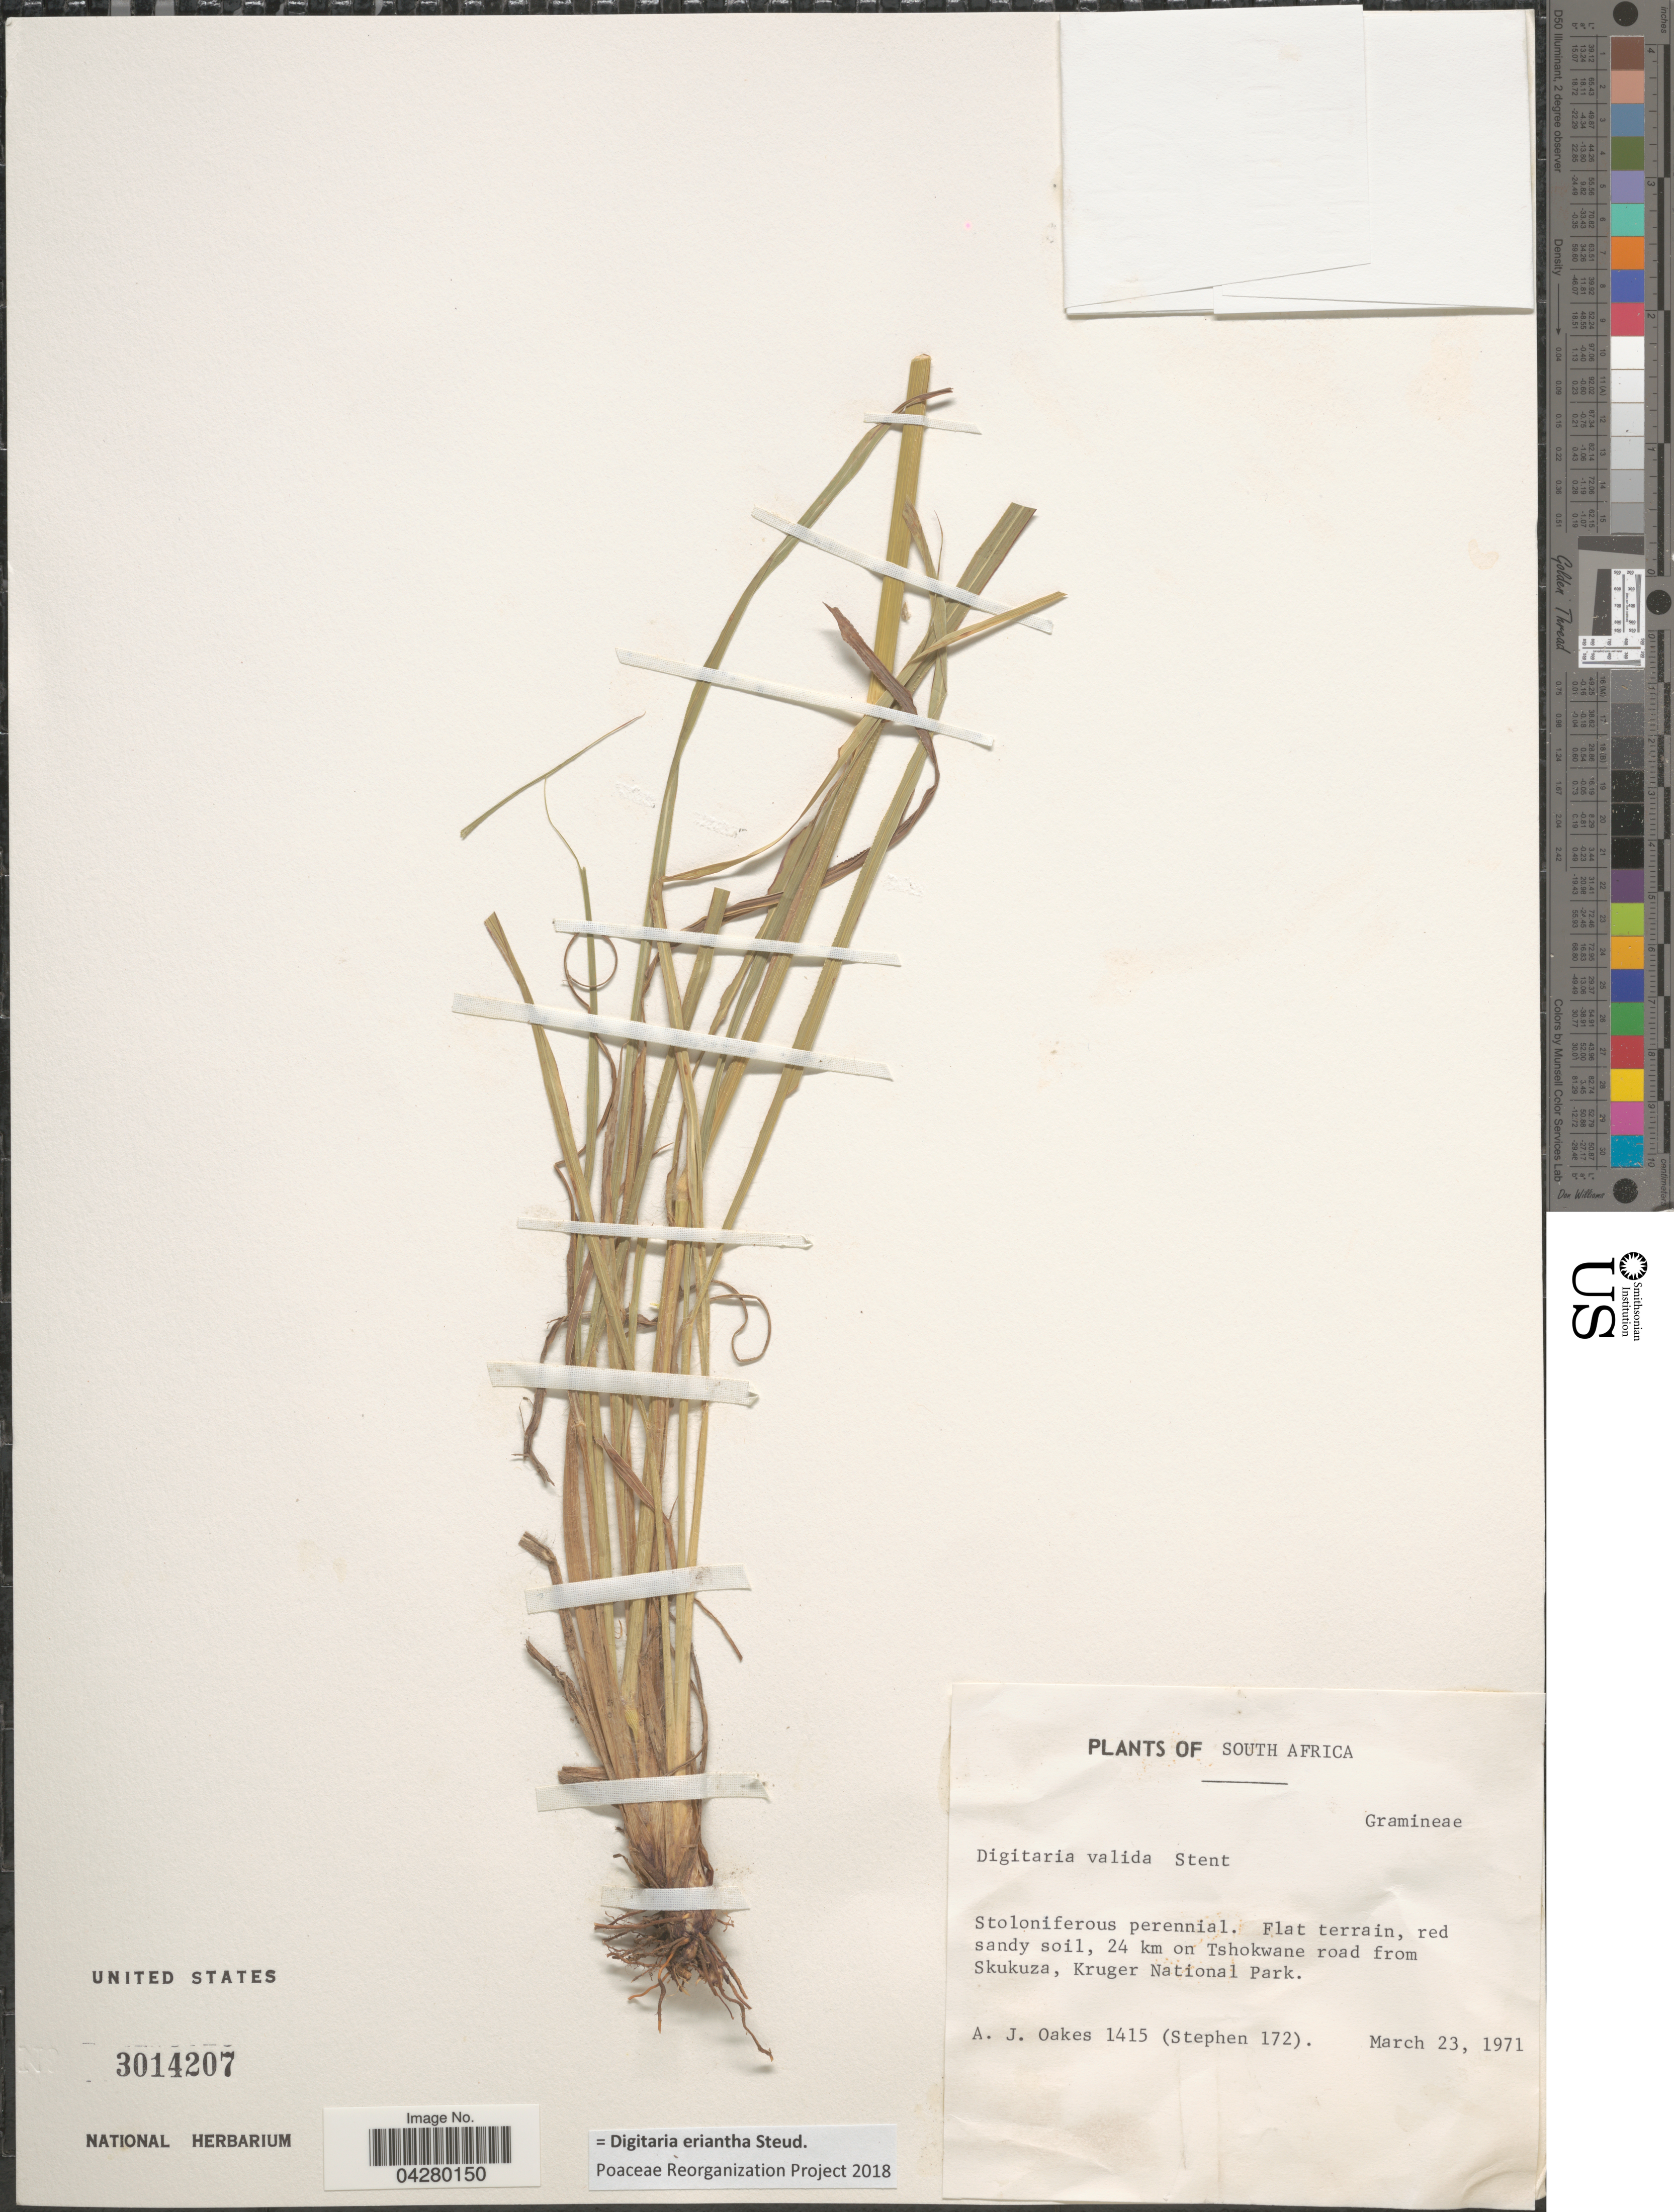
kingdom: Plantae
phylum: Tracheophyta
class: Liliopsida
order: Poales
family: Poaceae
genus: Digitaria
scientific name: Digitaria eriantha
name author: Steud.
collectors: A. Oakes & Stephen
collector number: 1415/172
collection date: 1971-03-23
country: South Africa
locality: Flat terrain, red sandy soil, 24 km on Tshokwane road from Skukuza, Kruger National Park.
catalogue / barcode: US 3014207